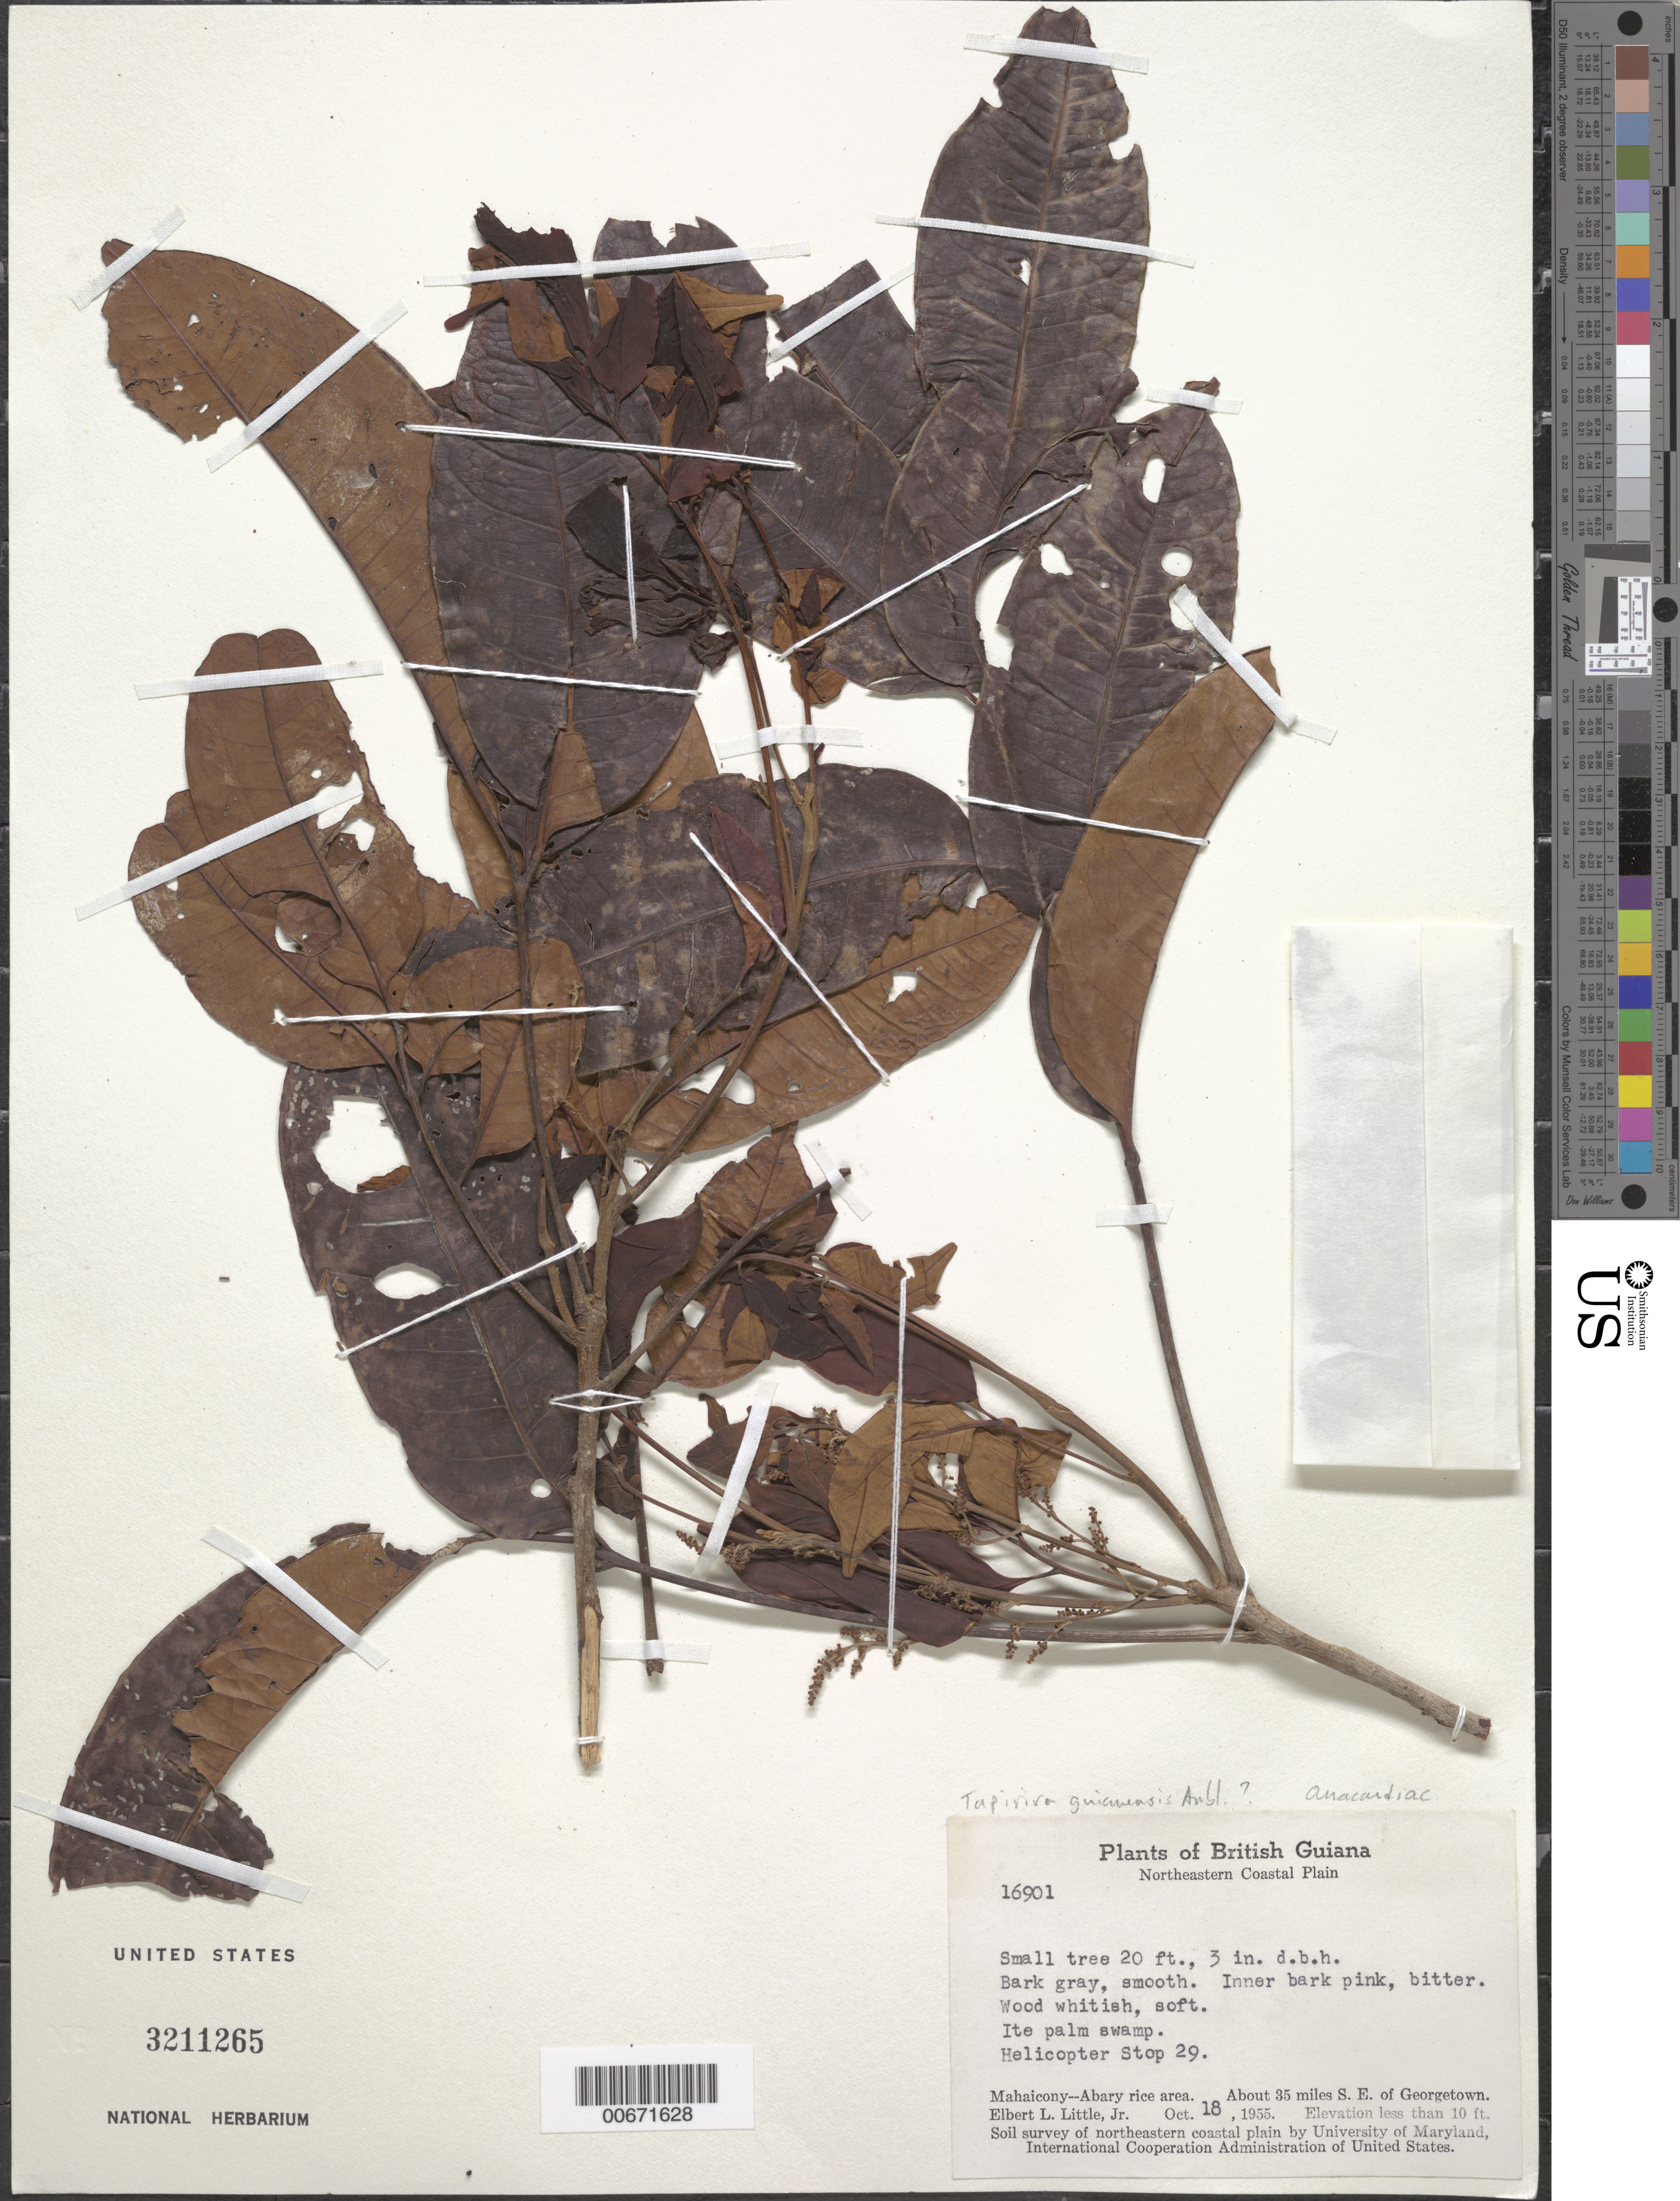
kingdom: Plantae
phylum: Tracheophyta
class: Magnoliopsida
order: Sapindales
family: Anacardiaceae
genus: Tapirira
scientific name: Tapirira guianensis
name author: Aubl.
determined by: Mitchell, John D.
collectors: E. L. Little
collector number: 16901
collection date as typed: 18-Oct-55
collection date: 1955-10-18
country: Guyana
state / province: Mahaica-Berbice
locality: Mahaicony-Abary rice area, E bank Demerara R., about 35 mi. SE of Georgetown, Helicopter stop 29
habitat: Ite palm swamp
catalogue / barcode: US 3211265